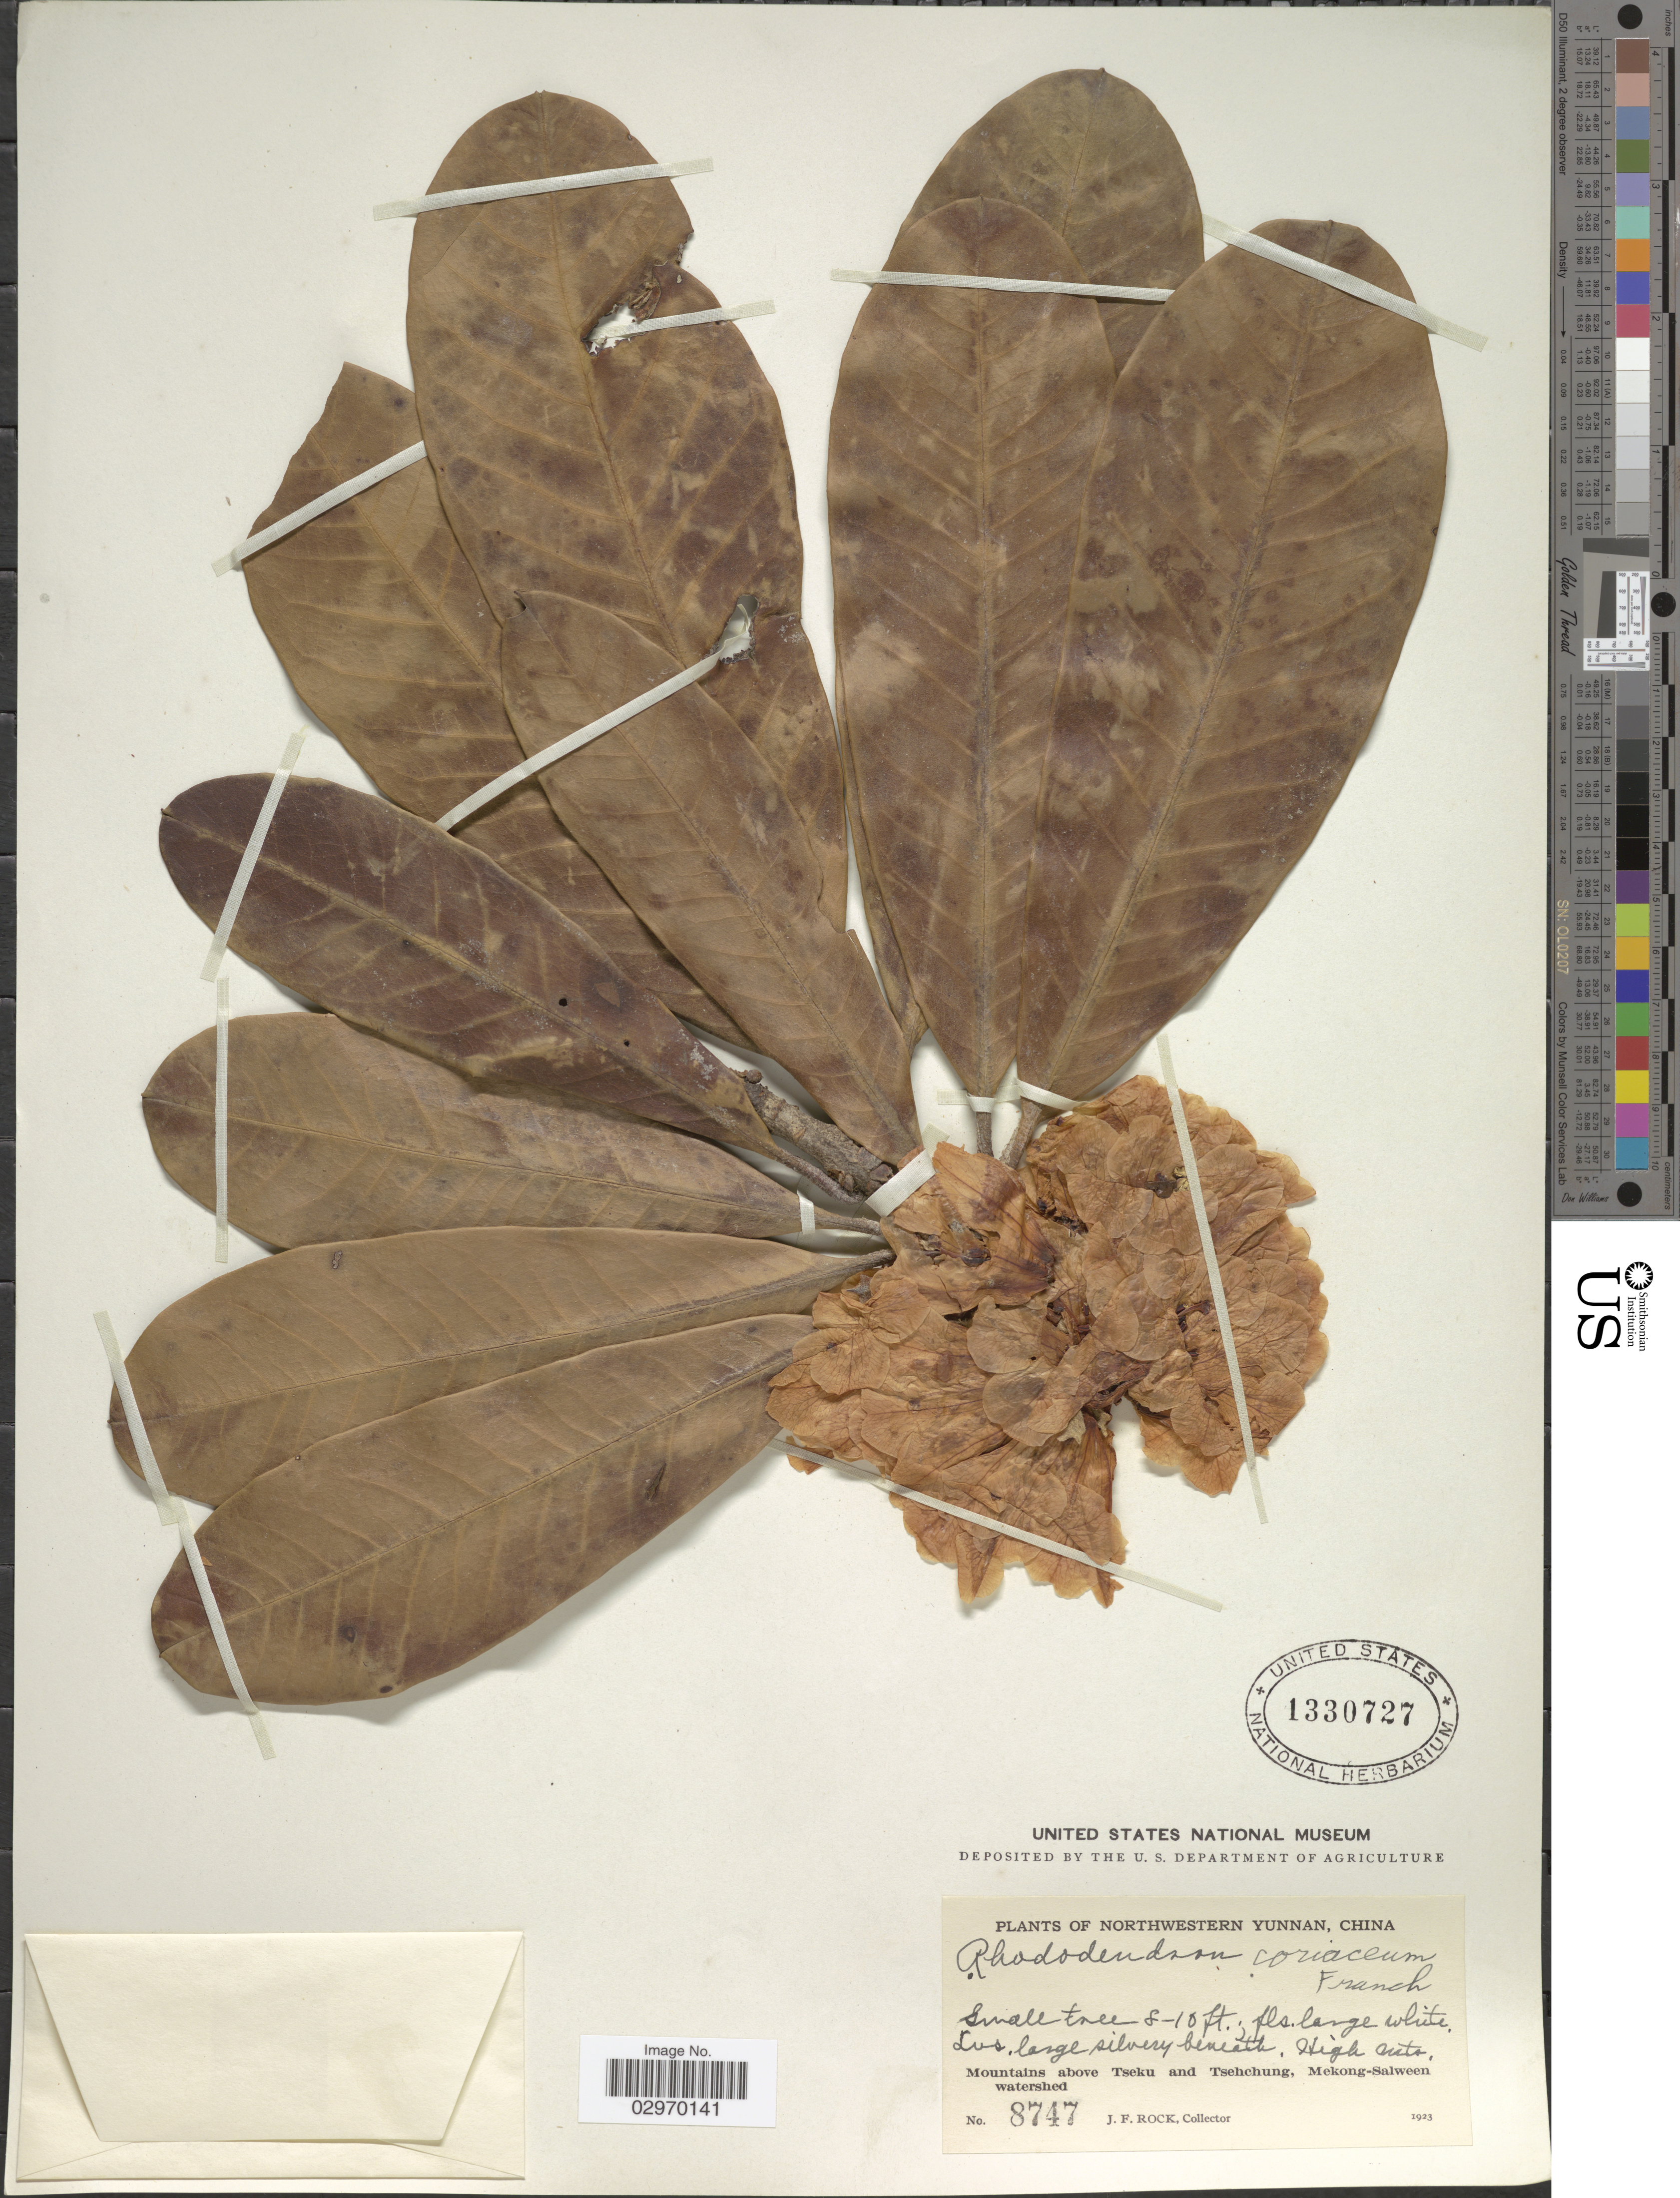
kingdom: Plantae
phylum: Tracheophyta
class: Magnoliopsida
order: Ericales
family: Ericaceae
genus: Rhododendron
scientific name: Rhododendron coriaceum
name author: Franch.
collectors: J. Rock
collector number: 8747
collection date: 1923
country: China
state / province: Yunnan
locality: Northwestern Yunnan. Mountains above Tseku and Tsehchung, Mekong-Salween watershed.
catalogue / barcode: US 1330727